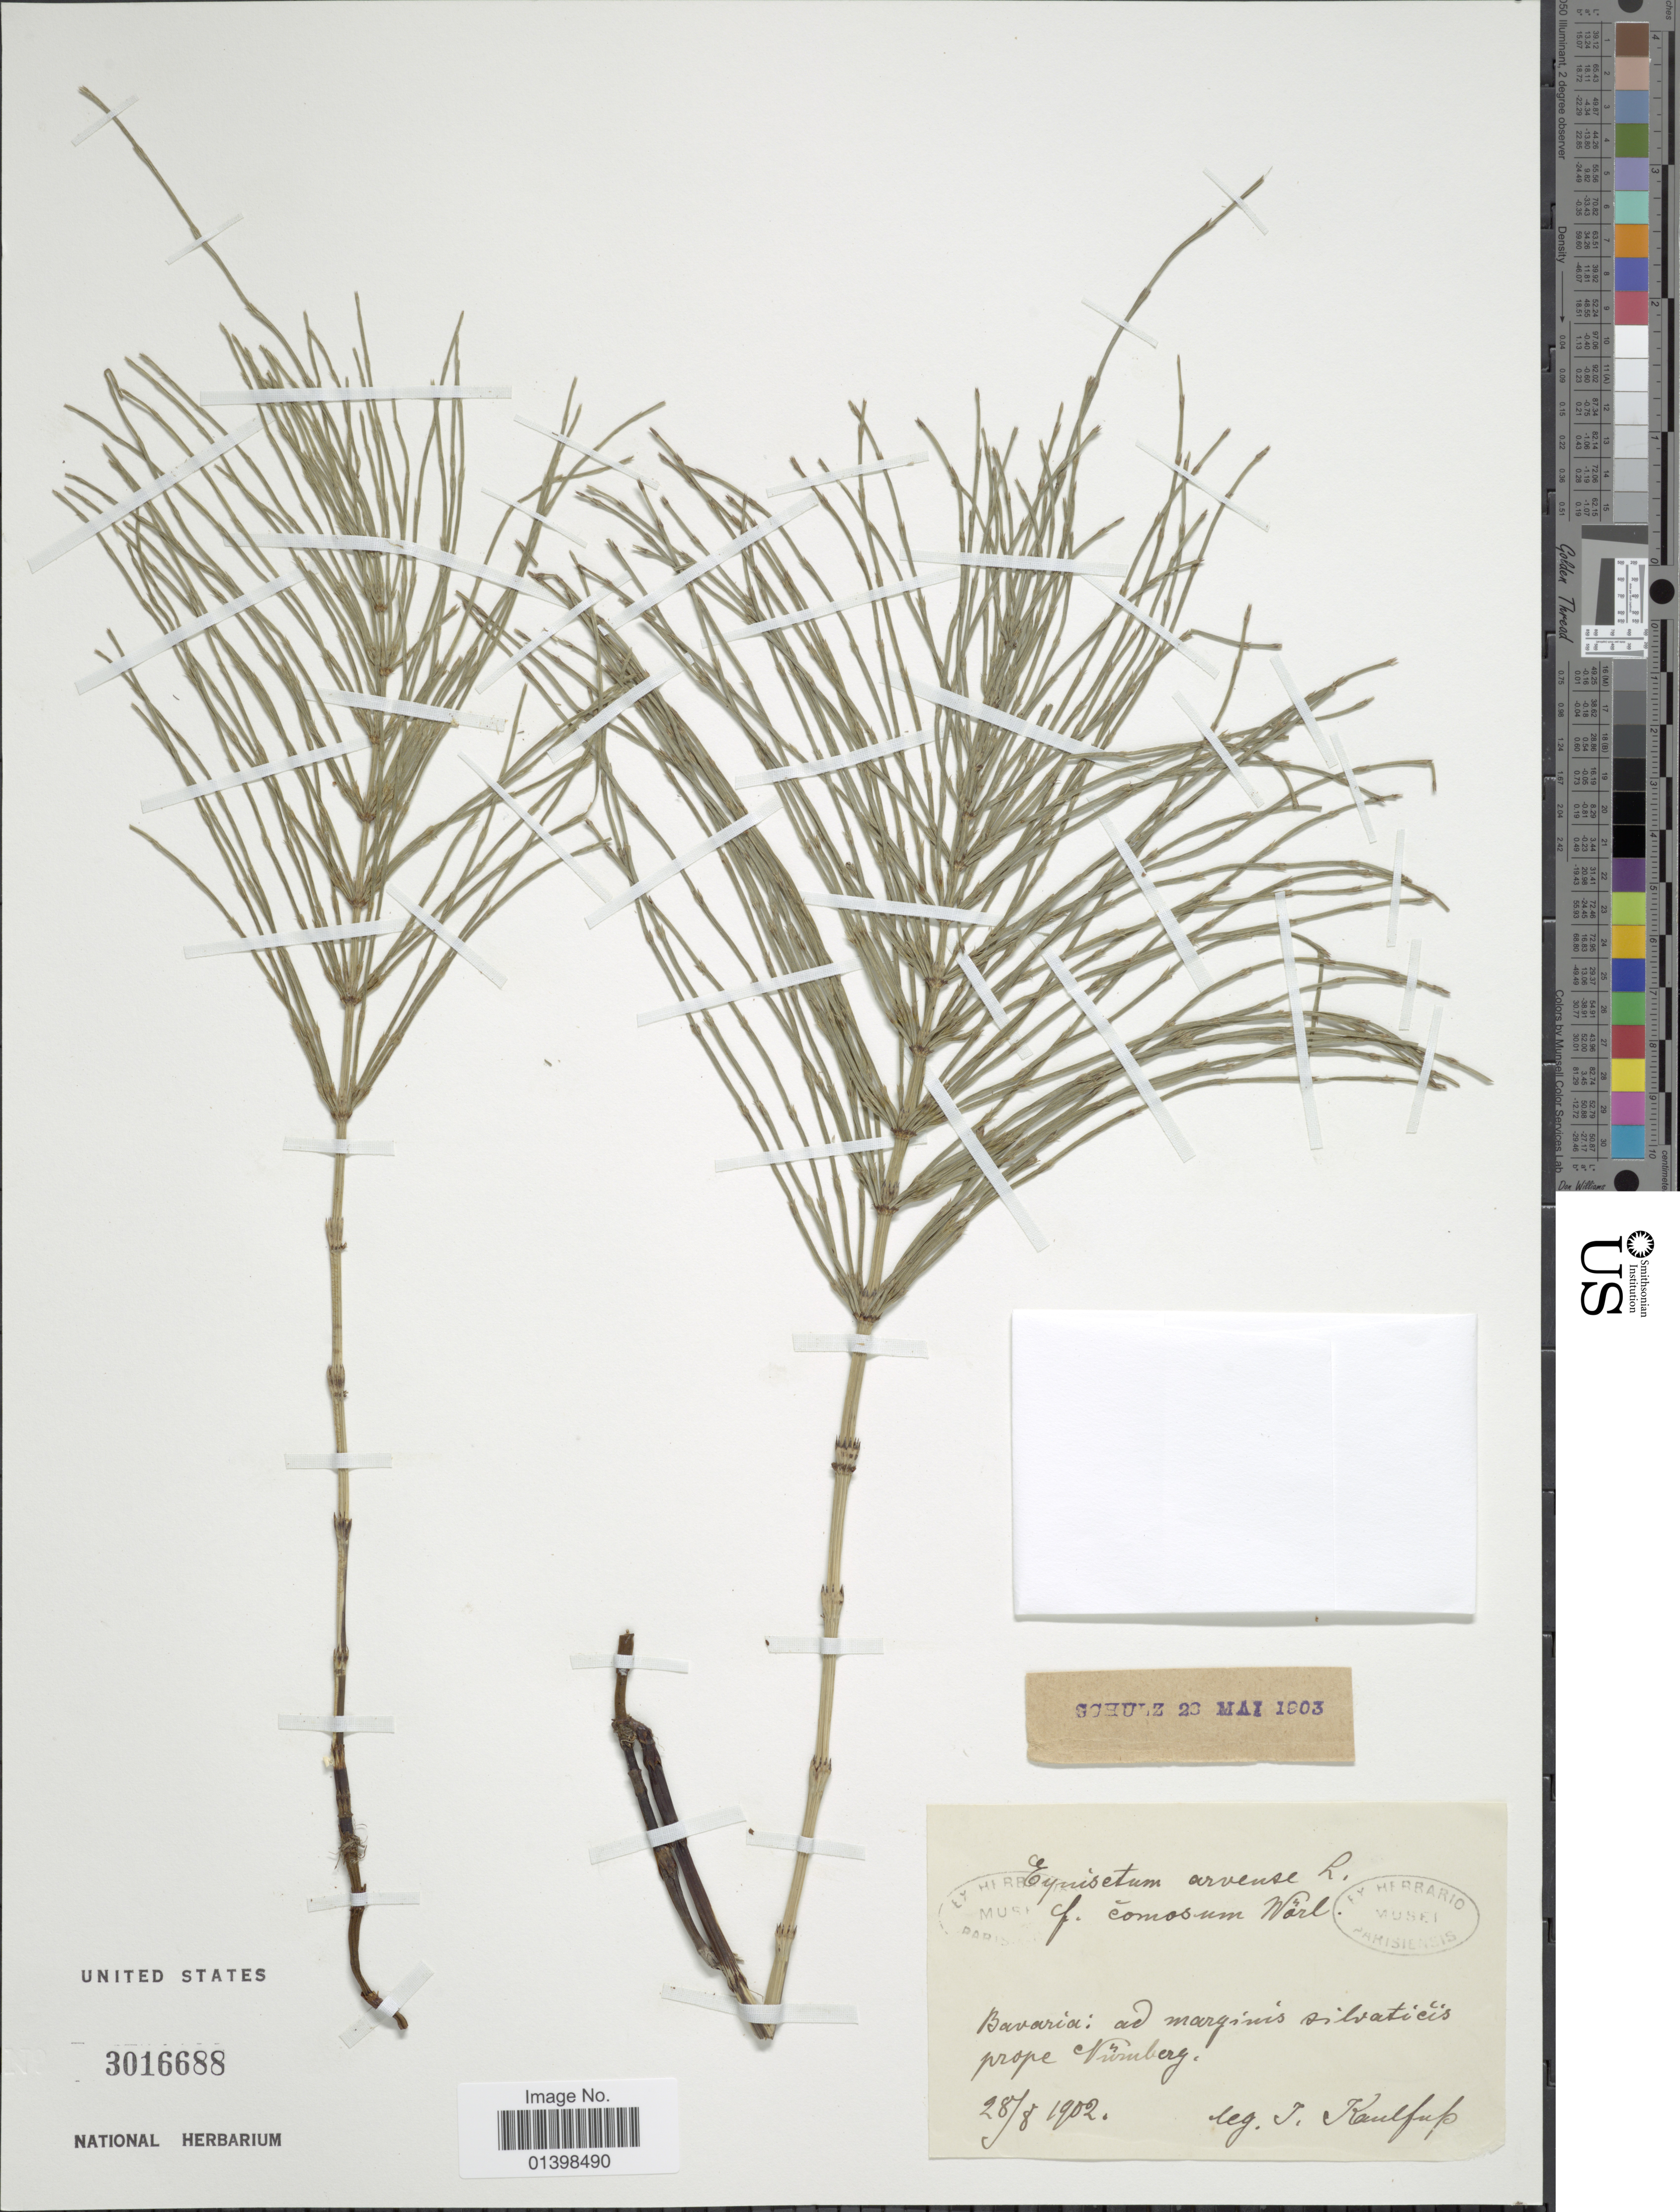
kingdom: Plantae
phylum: Tracheophyta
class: Polypodiopsida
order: Equisetales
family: Equisetaceae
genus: Equisetum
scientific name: Equisetum arvense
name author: L.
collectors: J. S. Kaulfuss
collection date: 1902-08-28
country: Germany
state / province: Bayern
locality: Bavaria: ad margins silvaticis prope Nümberg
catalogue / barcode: US 3016688